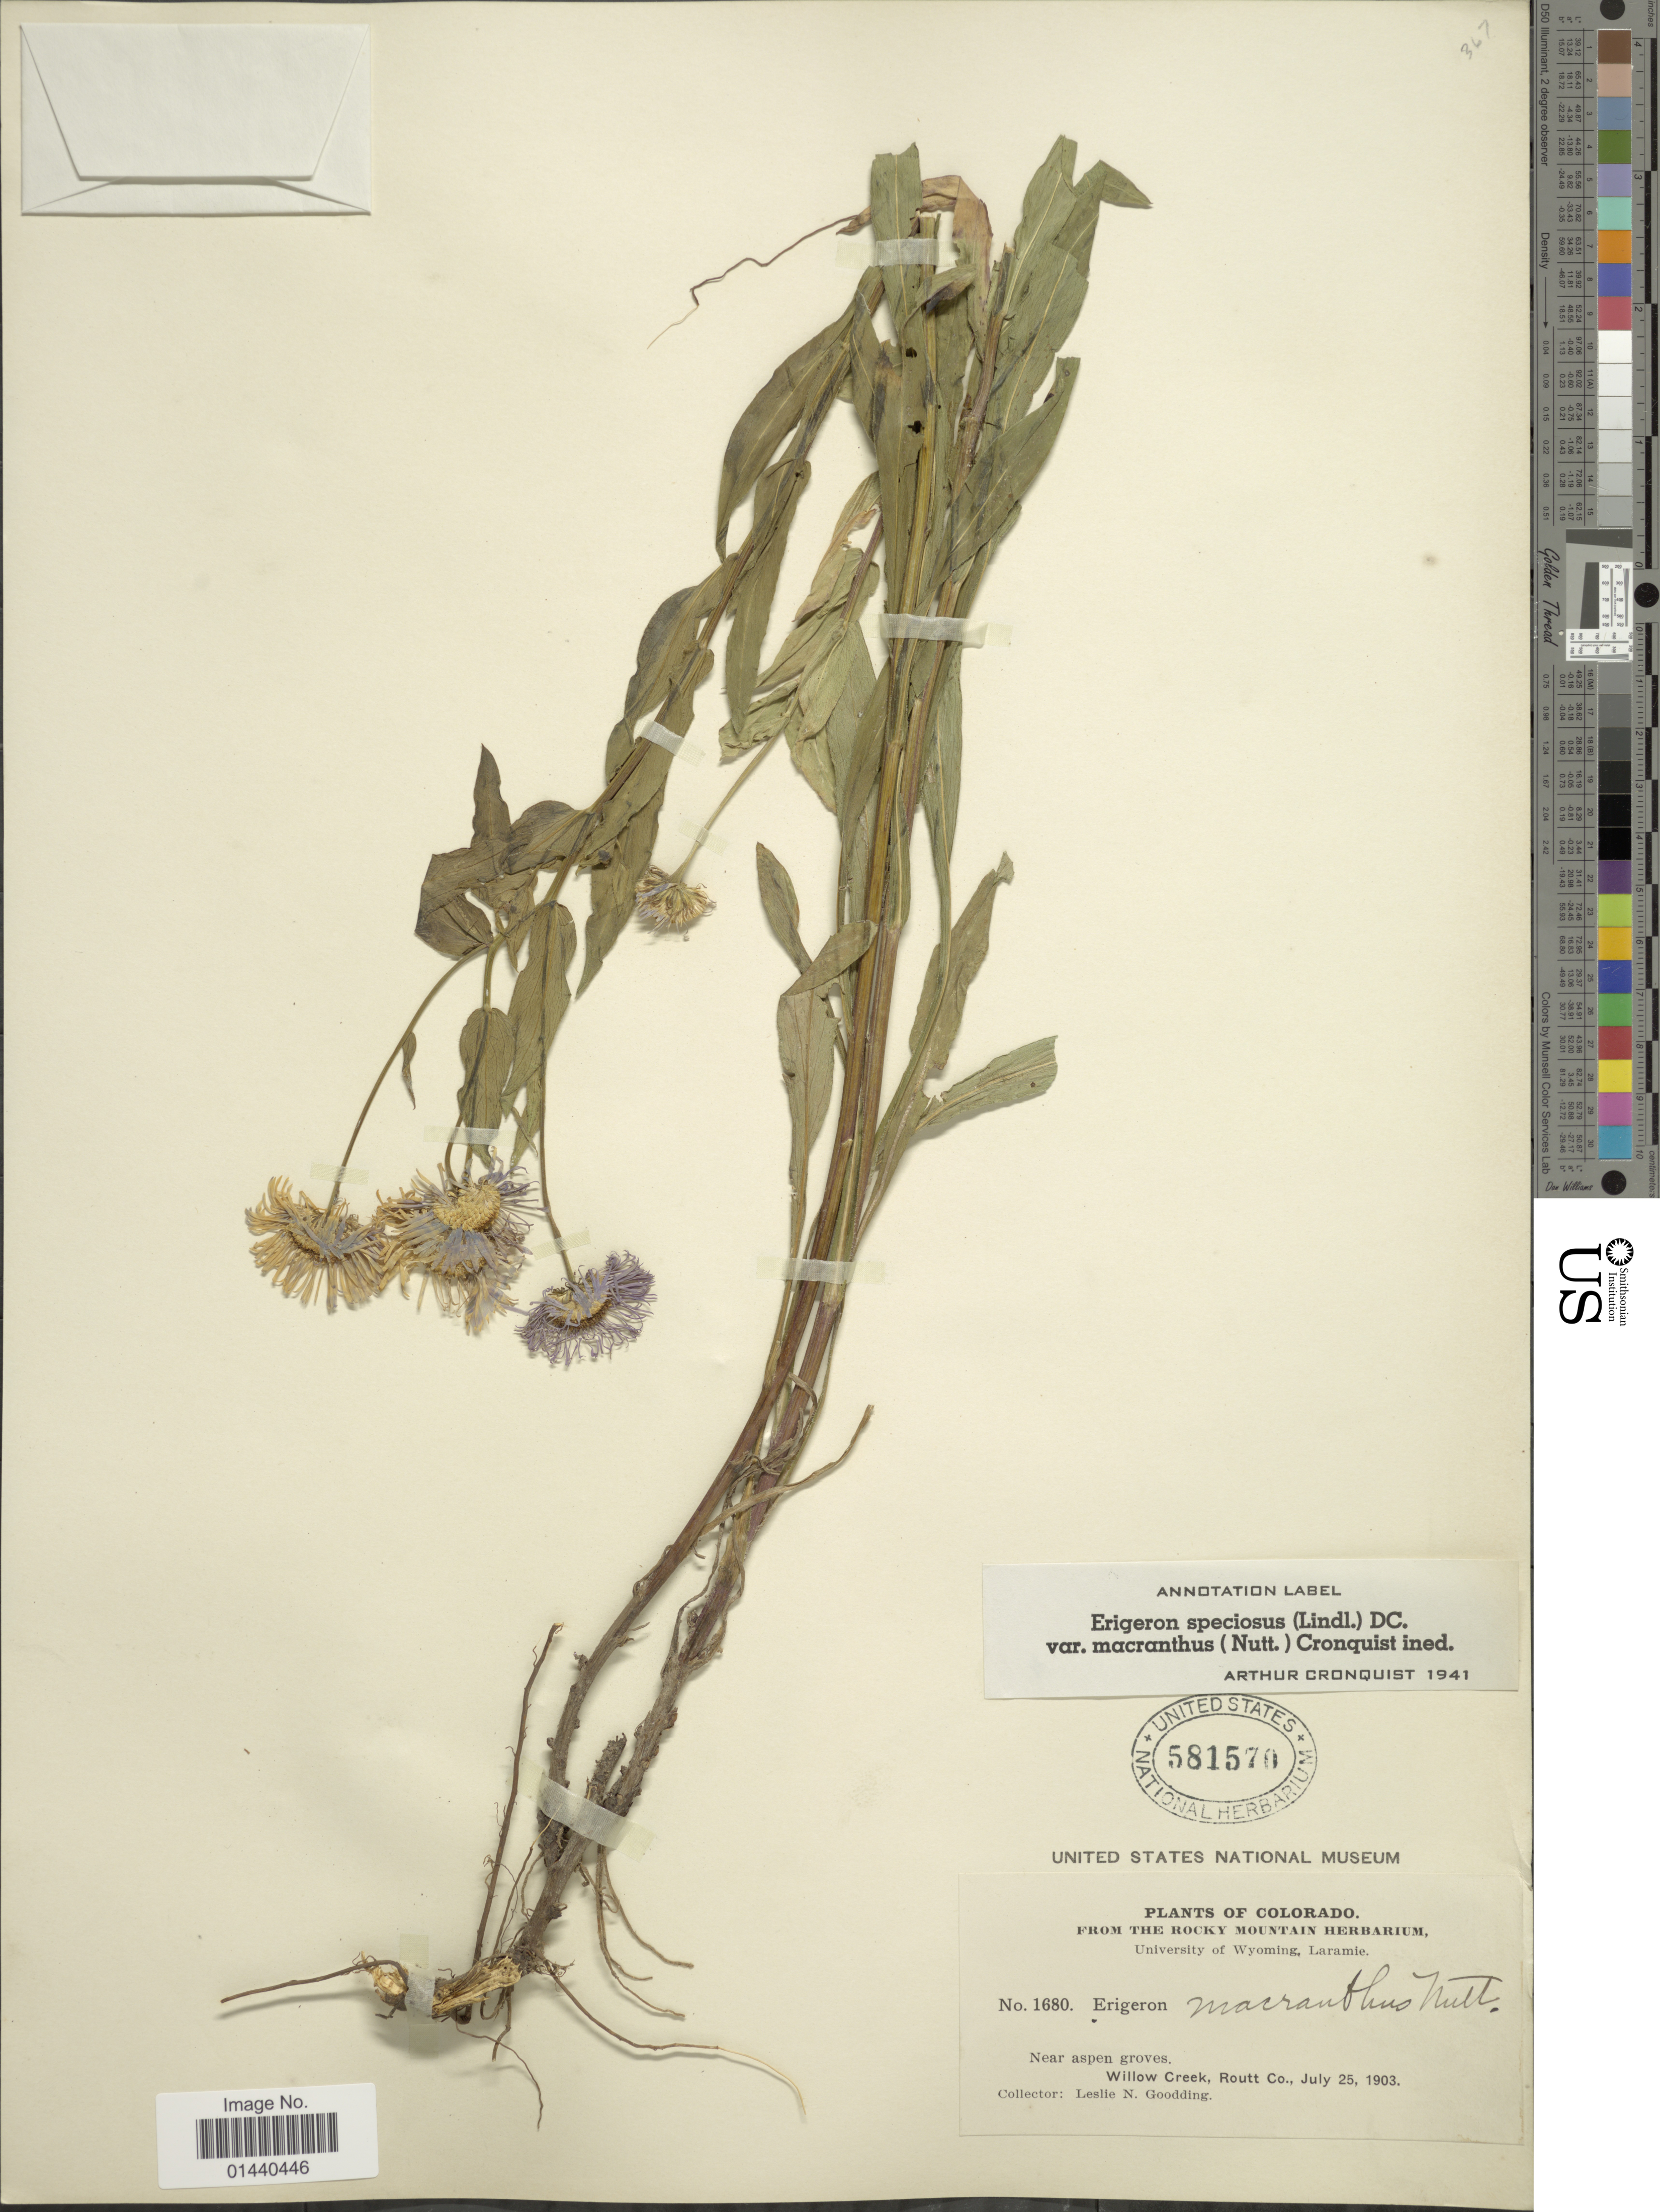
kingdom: Plantae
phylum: Tracheophyta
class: Magnoliopsida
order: Asterales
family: Asteraceae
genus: Erigeron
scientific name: Erigeron speciosus var. macranthus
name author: (Nutt.) Cronq.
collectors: L. N. Goodding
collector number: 1680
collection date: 1903-07-25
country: United States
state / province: Colorado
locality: Near aspen groves. Willow Creek, Routt Co.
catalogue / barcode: US 581570